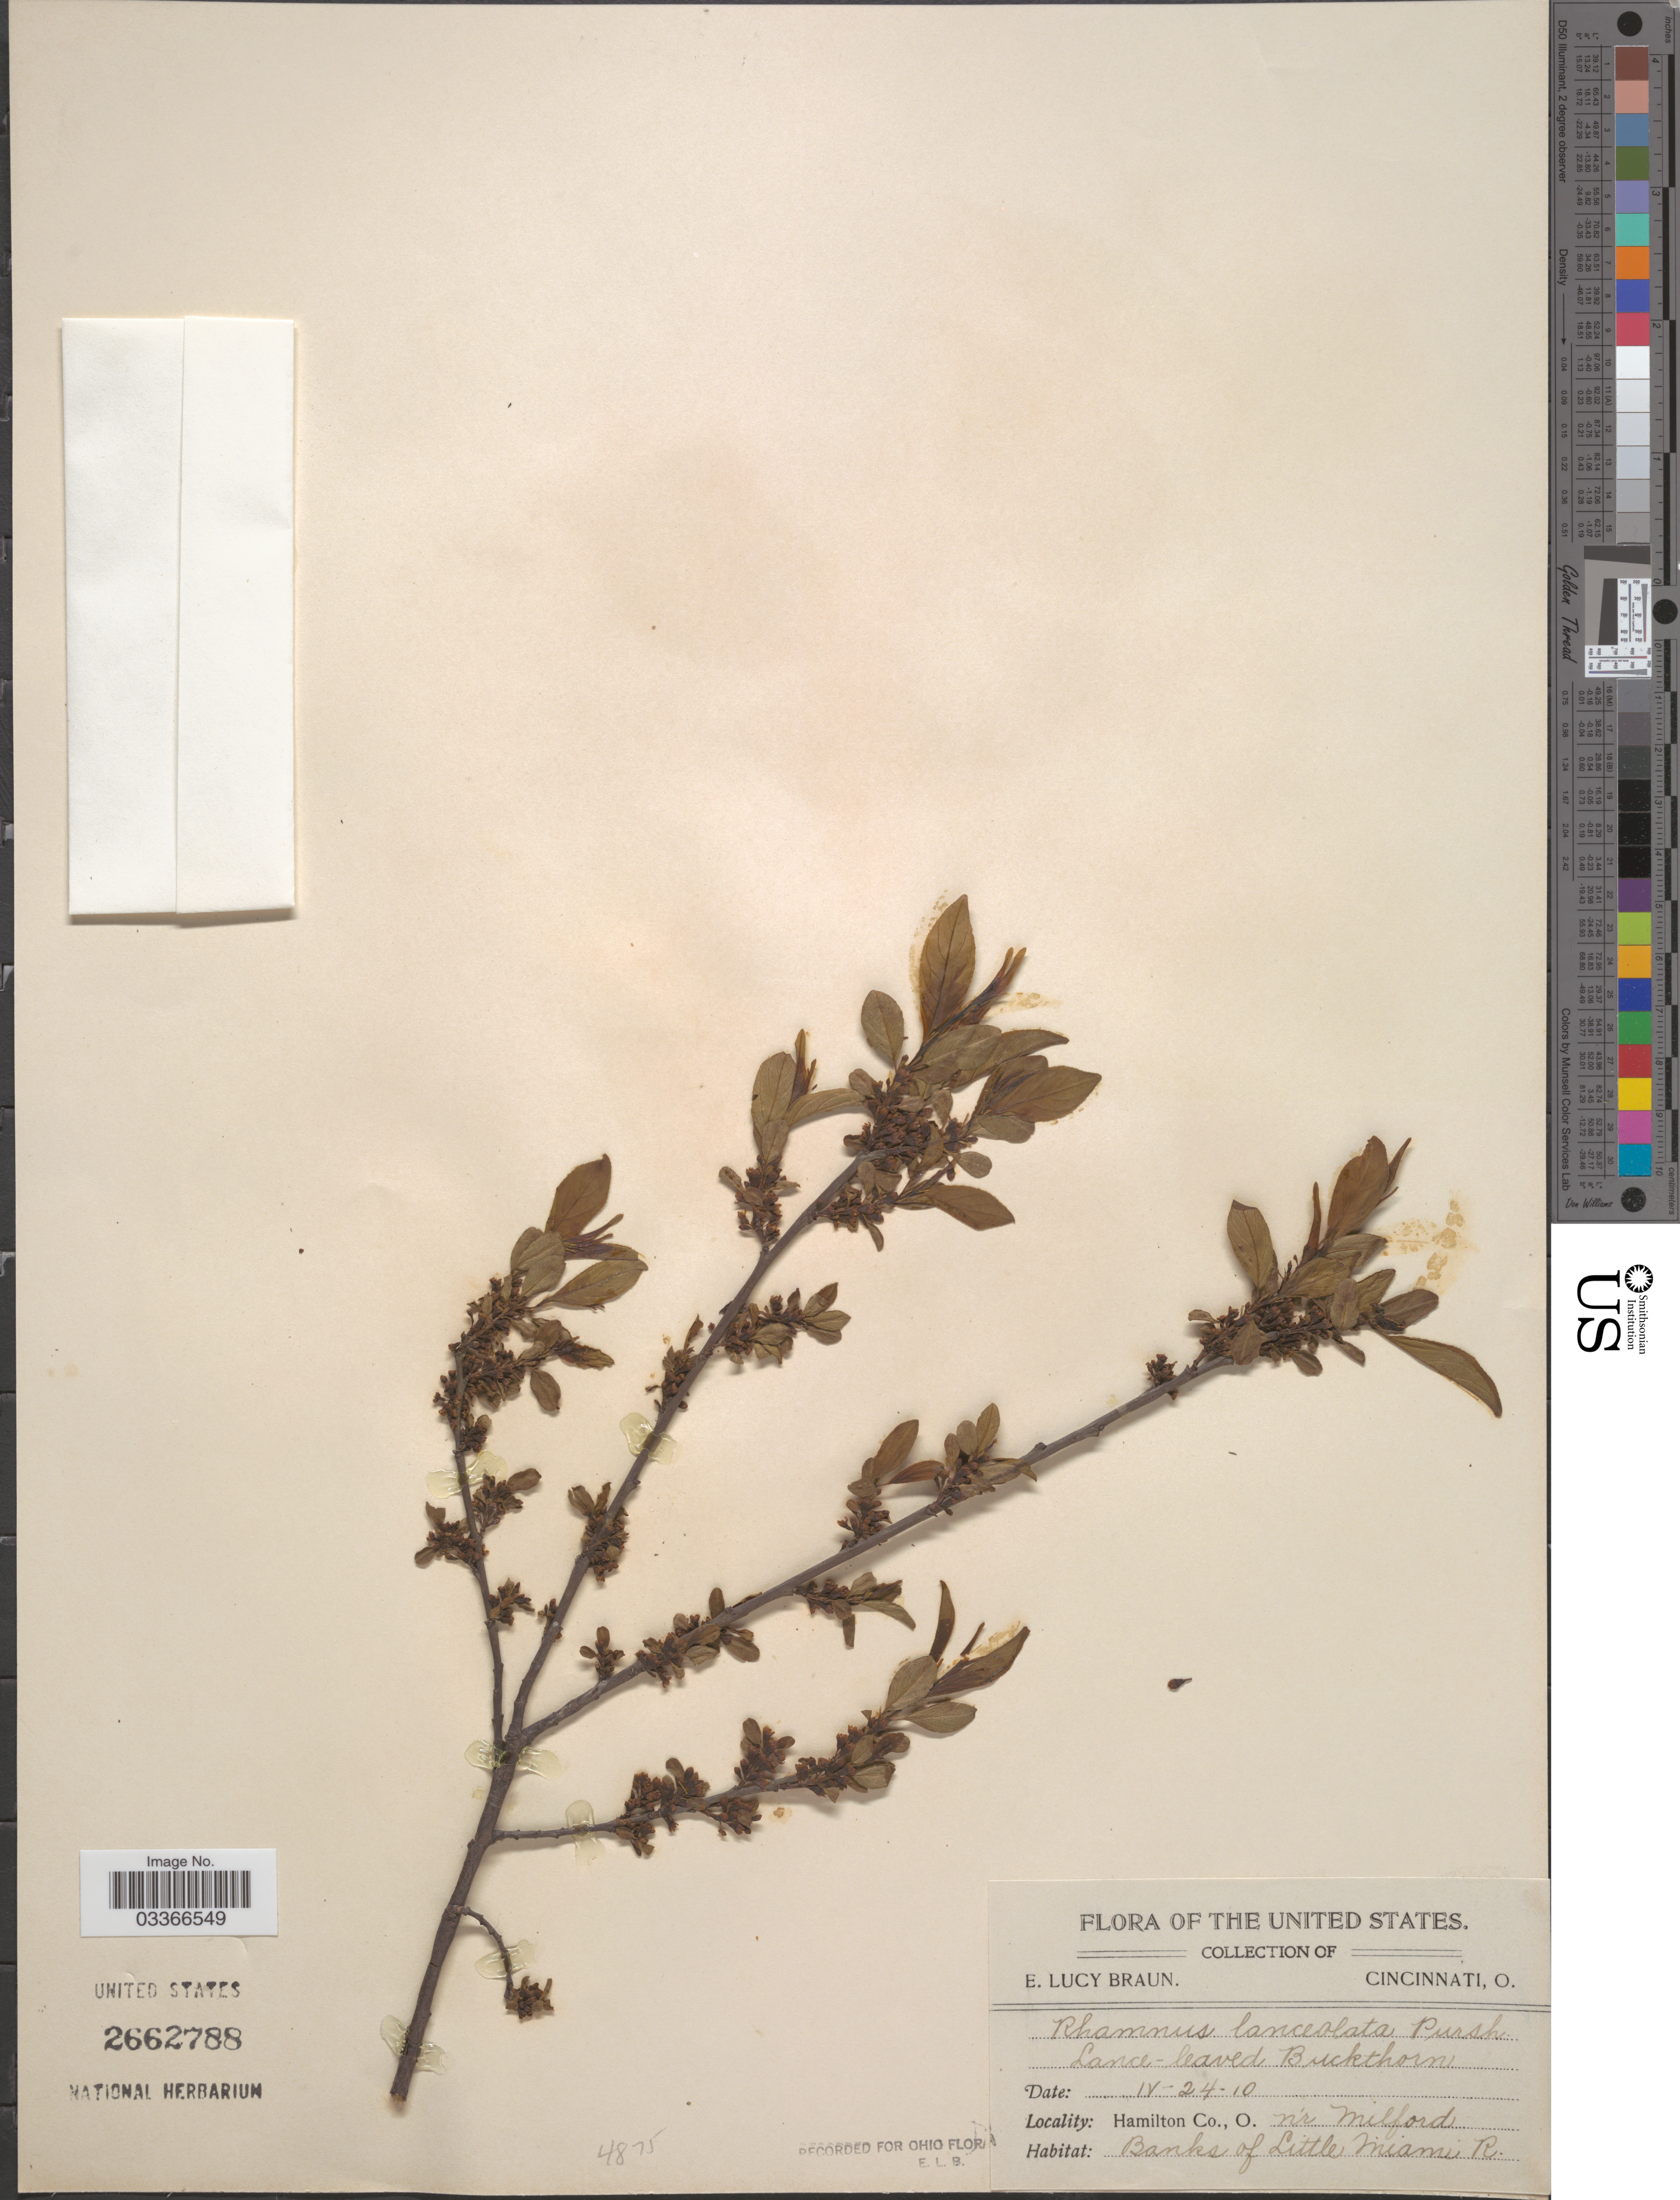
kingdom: Plantae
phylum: Tracheophyta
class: Magnoliopsida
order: Rosales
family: Rhamnaceae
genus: Rhamnus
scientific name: Rhamnus lanceolata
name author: Pursh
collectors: E. L. Braun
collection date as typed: Transcribed d/m/y: 24/4/10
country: United States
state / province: Ohio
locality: N'r Milford. Banks of Little Miami R. Hamilton Co.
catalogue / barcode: US 2662788